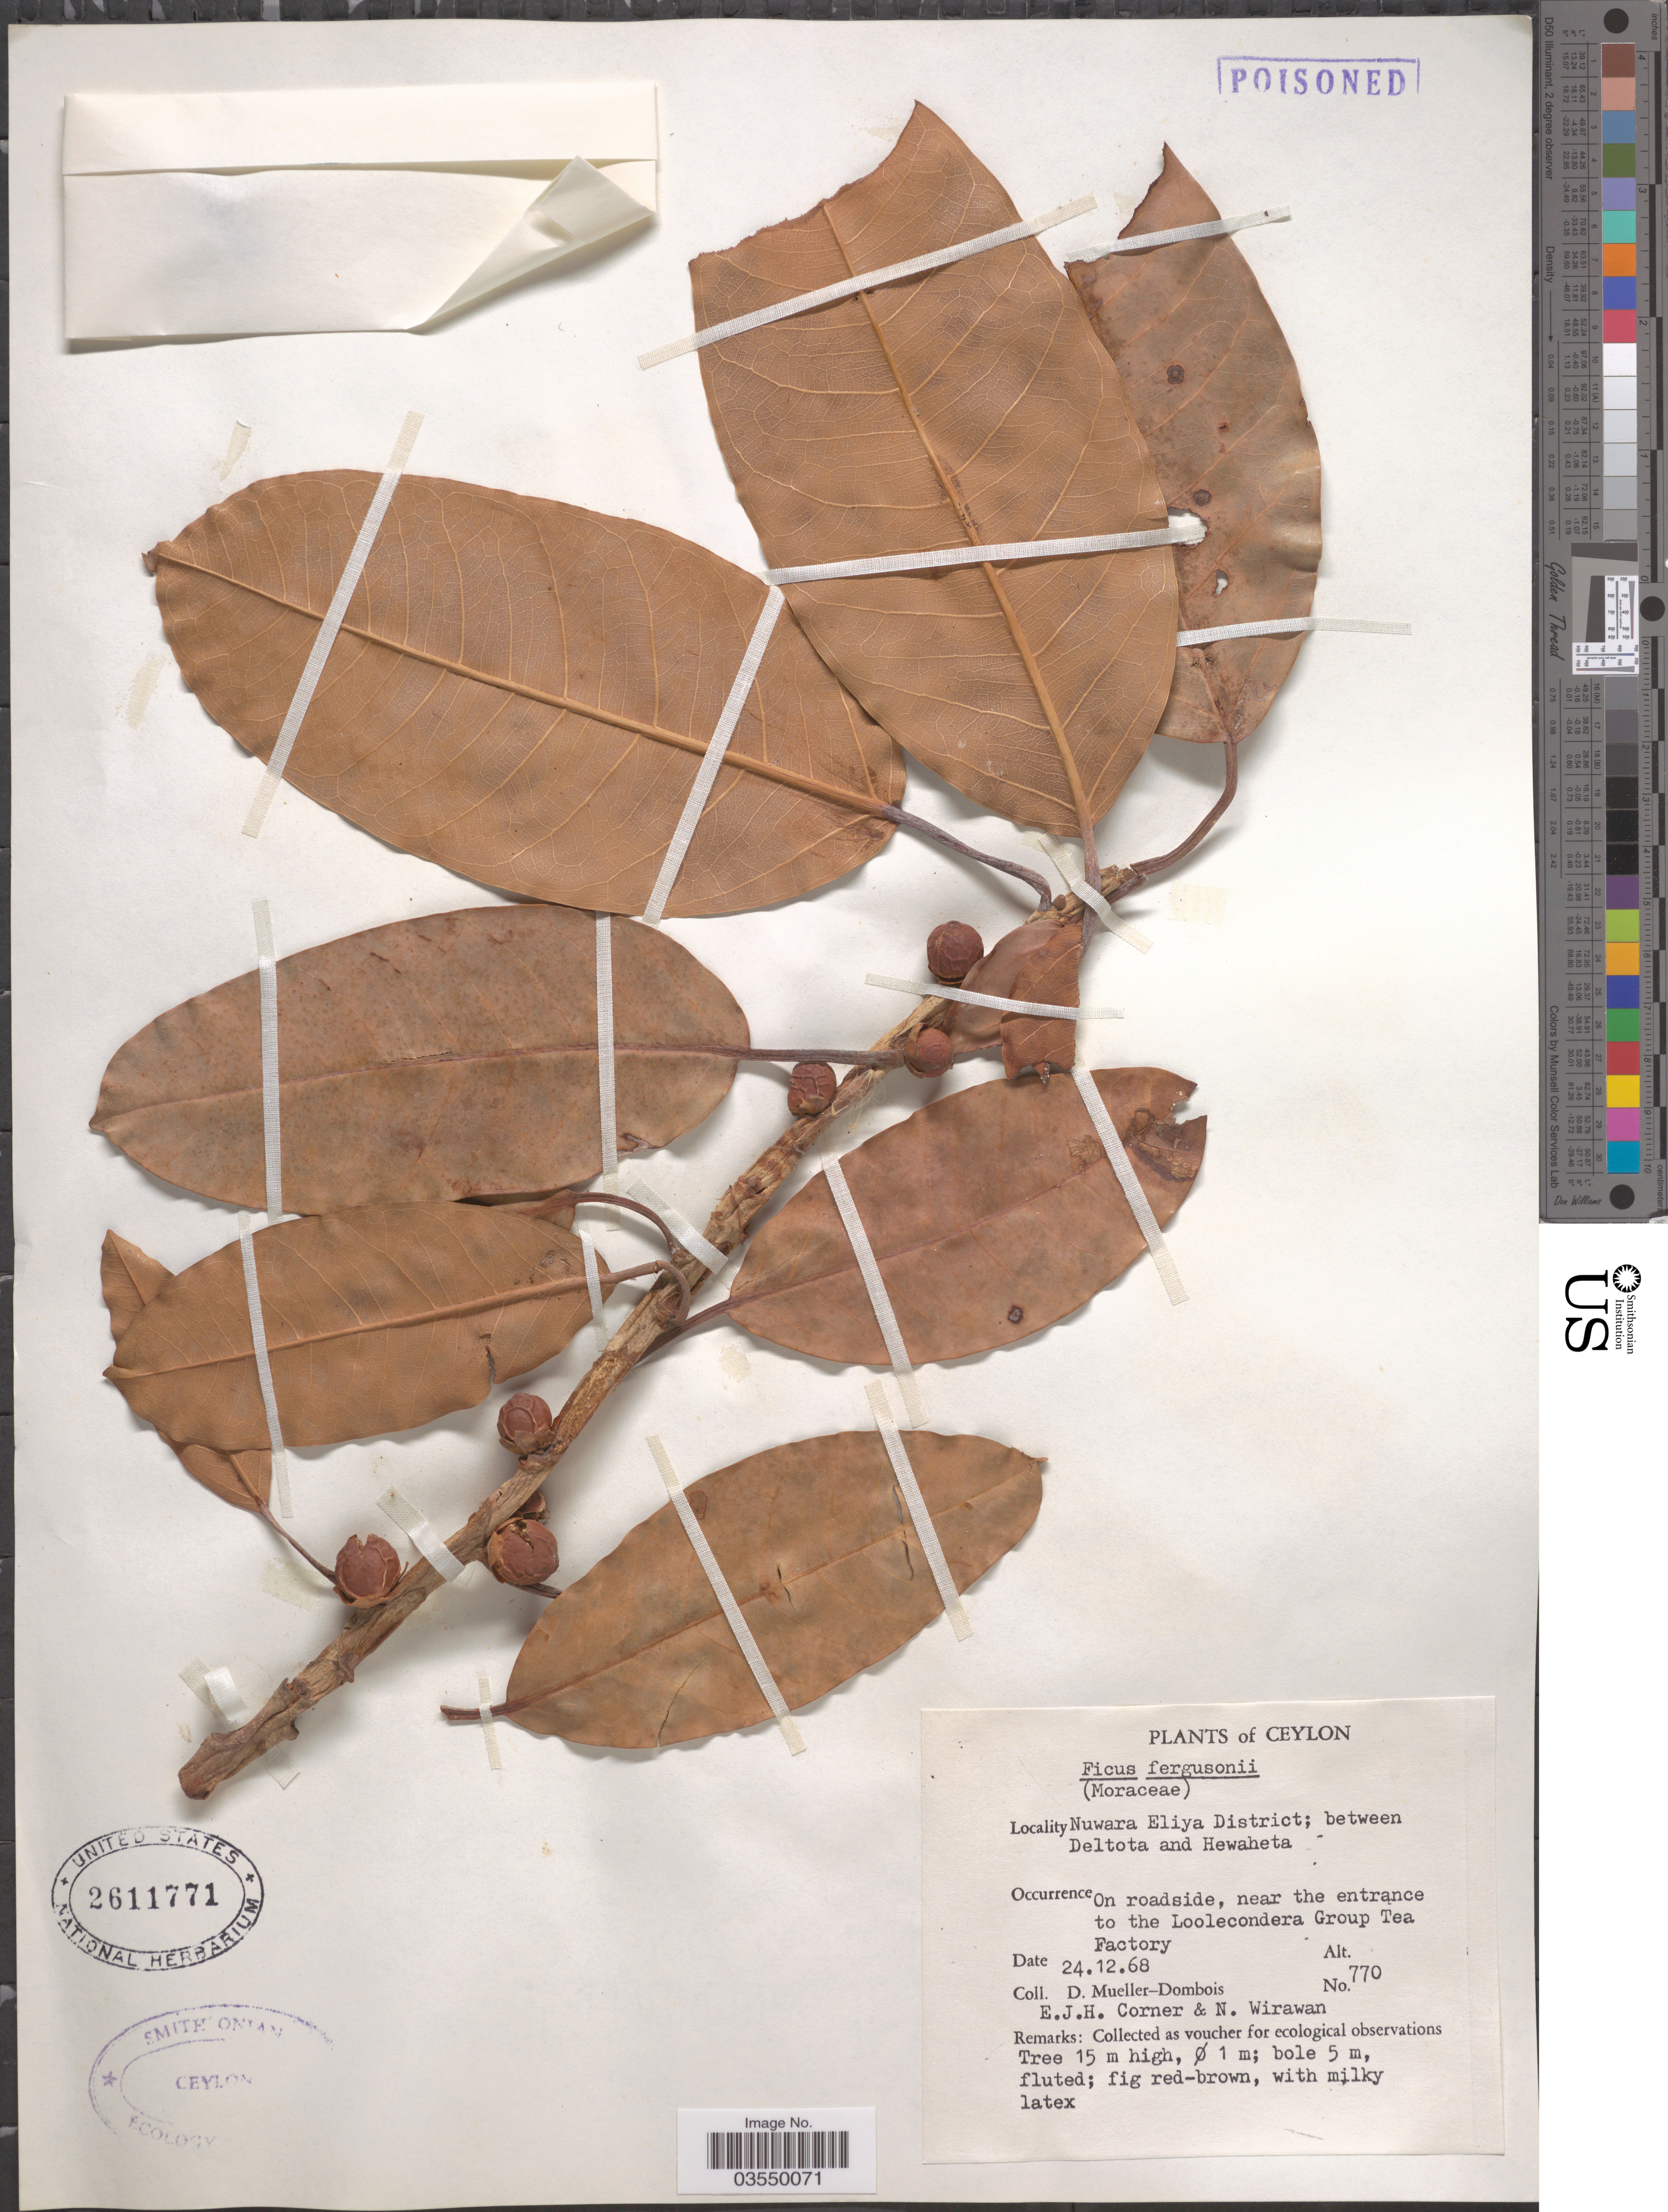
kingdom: Plantae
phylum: Tracheophyta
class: Magnoliopsida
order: Rosales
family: Moraceae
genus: Ficus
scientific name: Ficus fergusonii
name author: (King) T.B. Worth. ex Corner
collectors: D. Mueller-Dombois, E. Corner & N. Wirawan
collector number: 770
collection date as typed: Transcribed d/m/y: 24/12/68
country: Sri Lanka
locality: Ceylon. Nuwara Eliya District; between Deltota and Hewaheta. On roadside, near the entrance to the Loolecondera Group Tea Factory.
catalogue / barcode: US 2611771